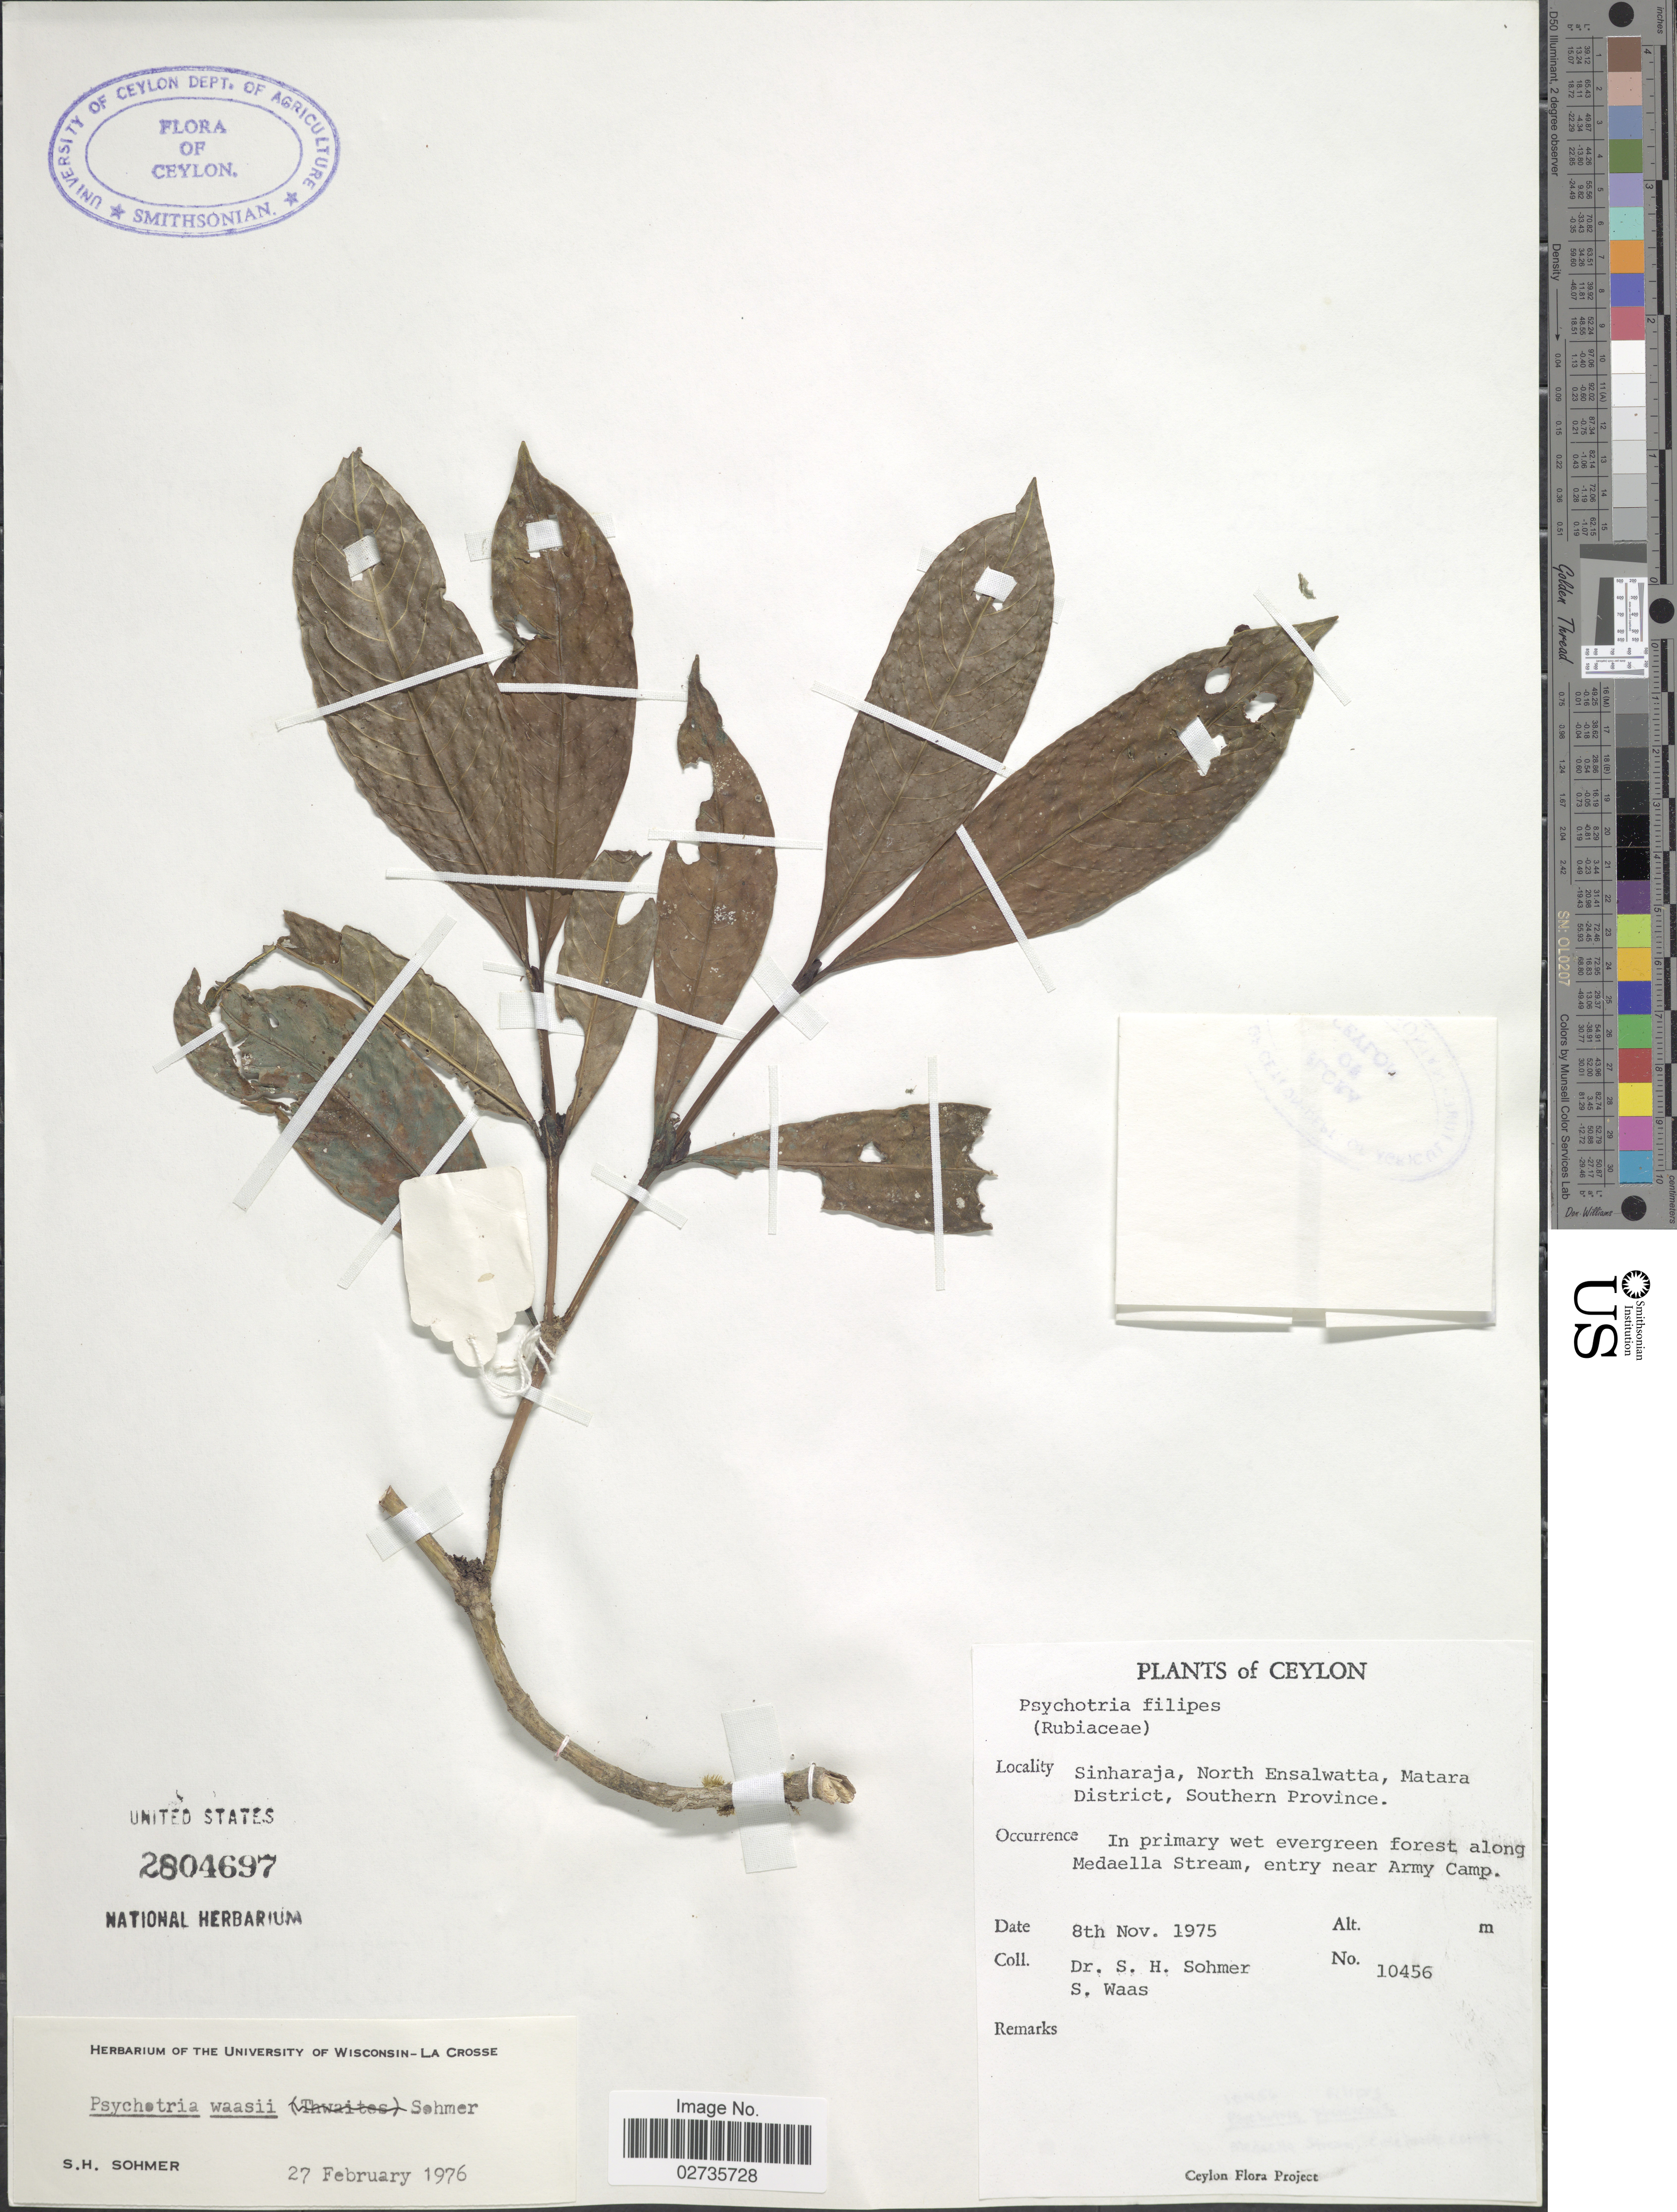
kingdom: Plantae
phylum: Tracheophyta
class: Magnoliopsida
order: Gentianales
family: Rubiaceae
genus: Psychotria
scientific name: Psychotria waasii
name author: Sohmer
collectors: S. H. Sohmer & S. Waas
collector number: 10456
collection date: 1975-11-08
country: Sri Lanka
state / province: Southern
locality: Ceylon, Sinharaja, North Ensalwatta, Matara District, In primary wet evergreen forest along Medaella Stream, entry near Army Camp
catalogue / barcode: US 2804697